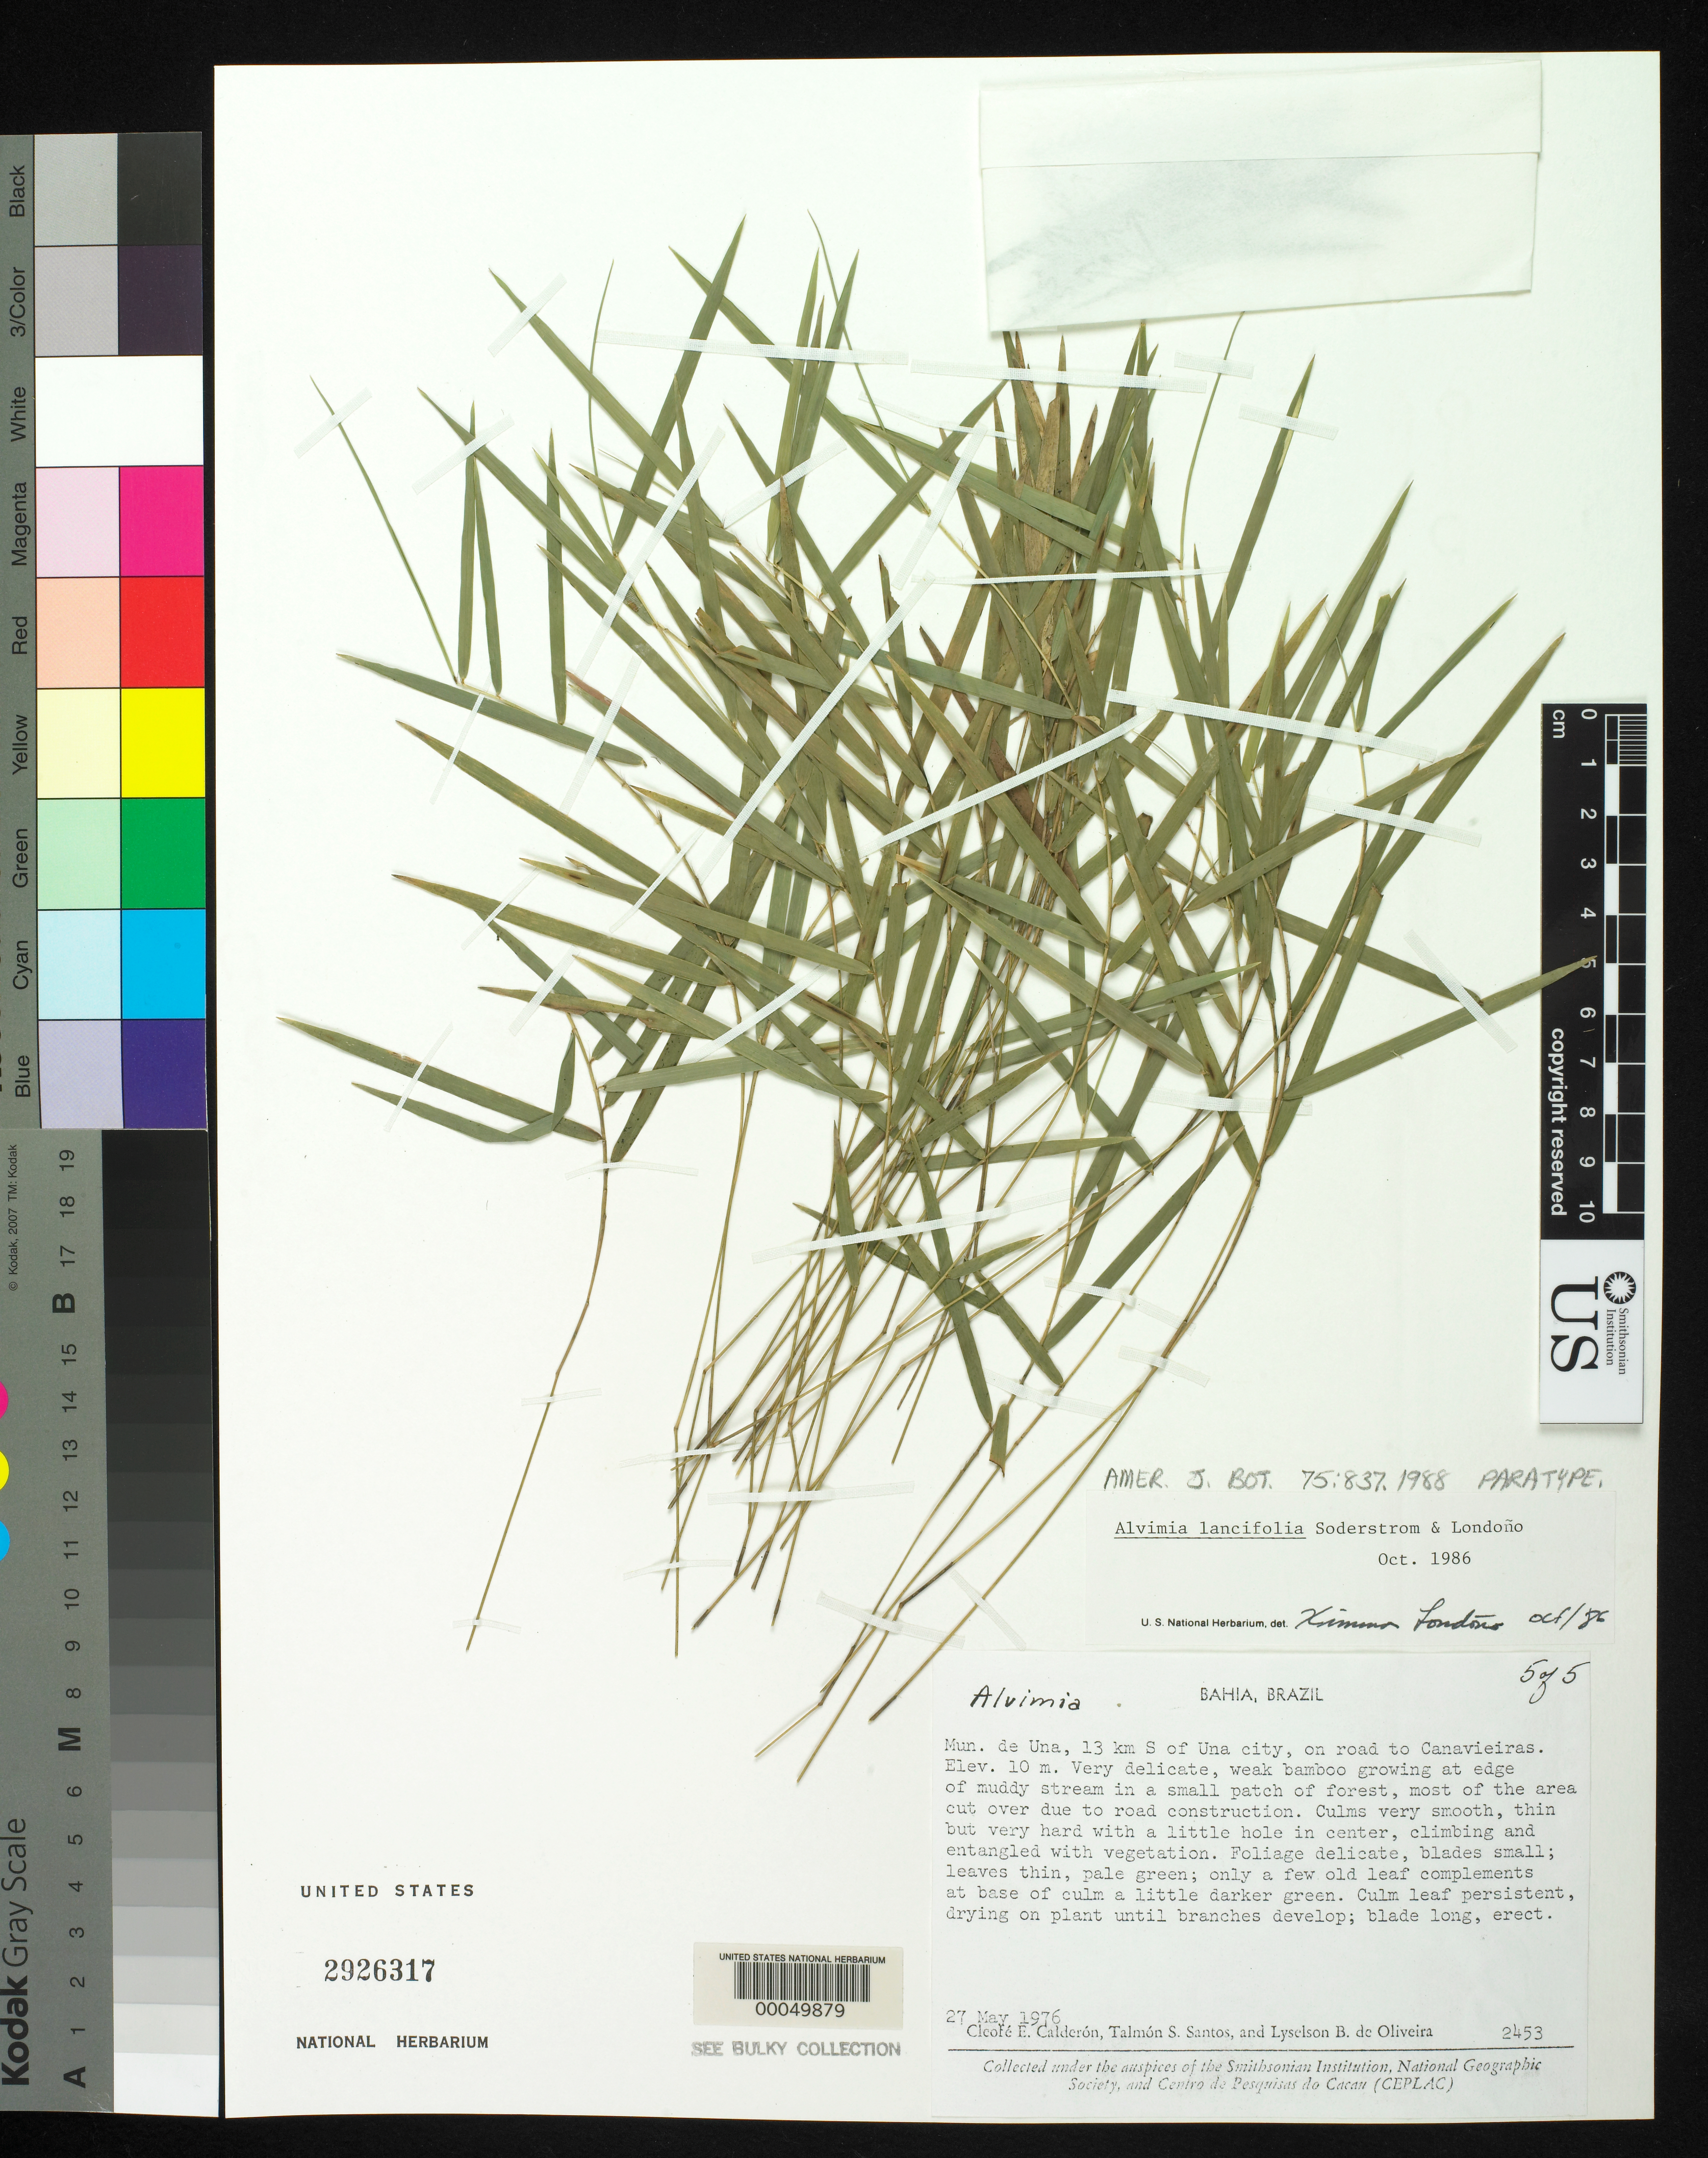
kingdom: Plantae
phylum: Tracheophyta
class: Liliopsida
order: Poales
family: Poaceae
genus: Alvimia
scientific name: Alvimia lancifolia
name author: Soderstr. & Londoño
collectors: C. E. Calderón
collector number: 2453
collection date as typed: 27 May 1976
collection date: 1976-05-27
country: Brazil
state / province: Bahia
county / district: Una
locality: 13 km s of una city, on road to canavieiras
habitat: Muddy stream in small patch of forest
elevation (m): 10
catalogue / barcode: US 2926317